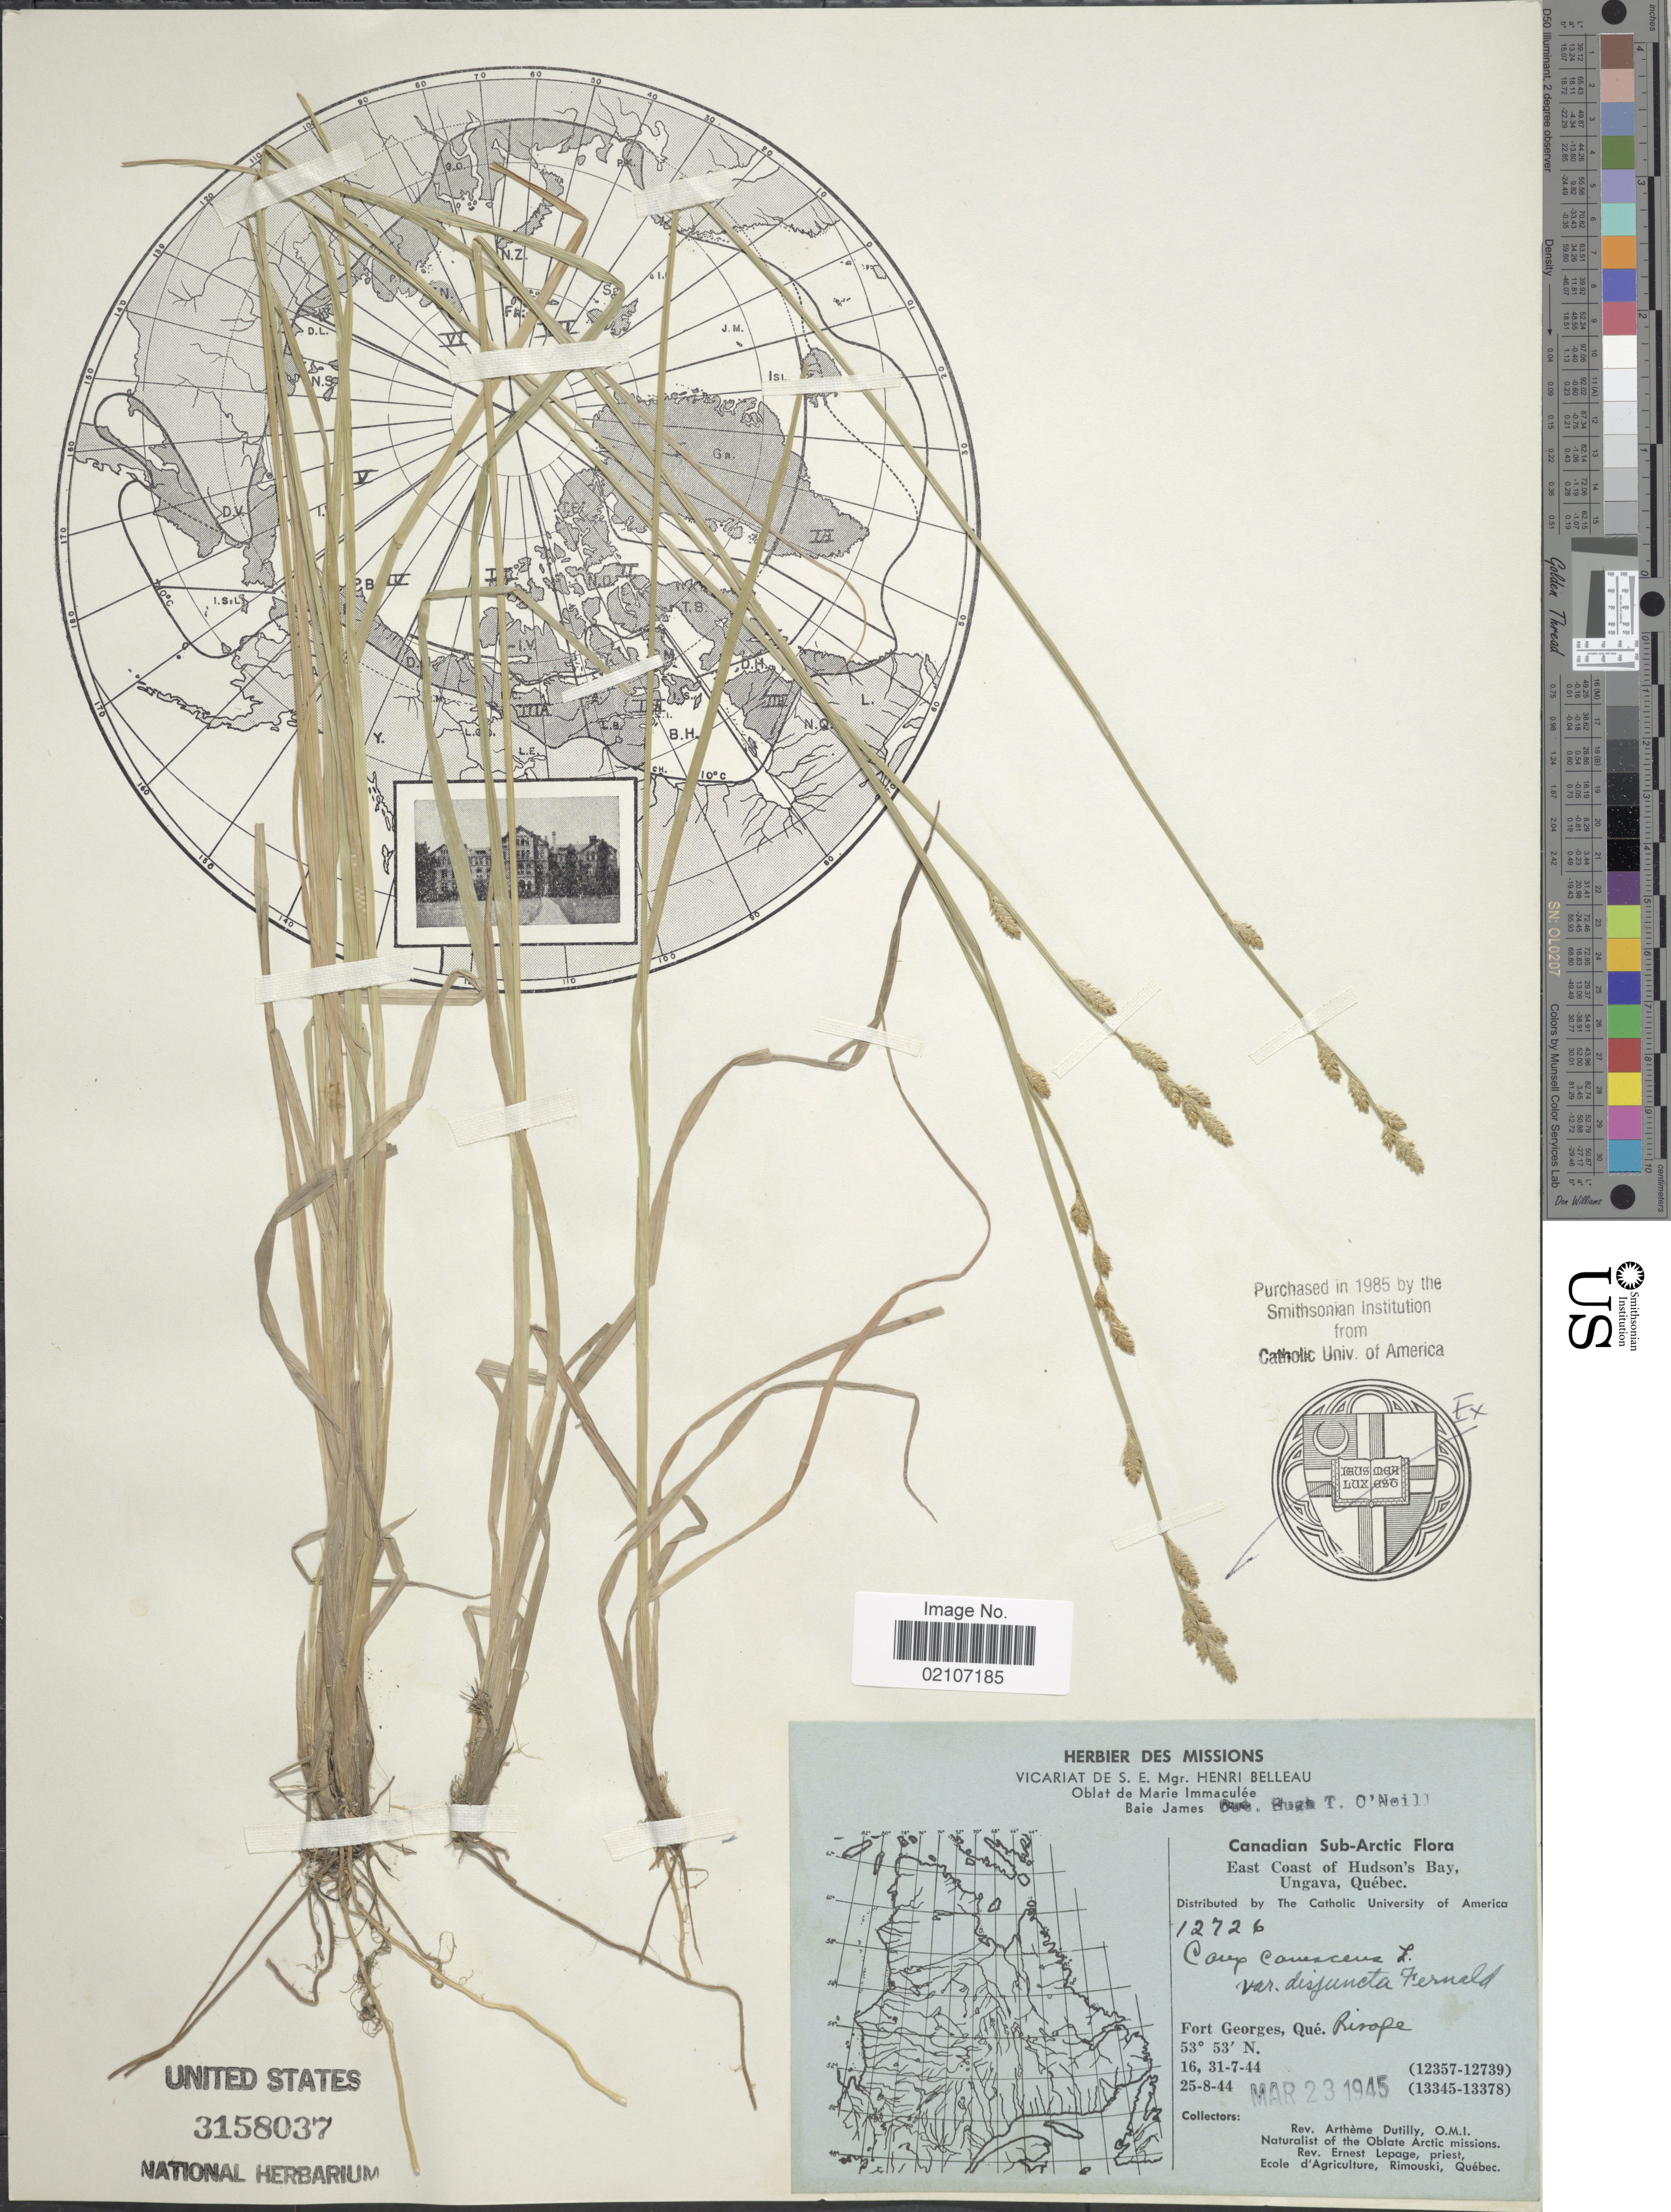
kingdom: Plantae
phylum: Tracheophyta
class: Liliopsida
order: Poales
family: Cyperaceae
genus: Carex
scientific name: Carex canescens var. disjuncta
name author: Fernald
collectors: A. Dutilly & E. Lepage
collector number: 12726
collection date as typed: Transcribed d/m/y: 16/7/44 to 25/8/44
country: Canada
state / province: Quebec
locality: Canadaian Sub-Arctic. East Coast of Hudson's Bay, Ungave, Quebec. Fort Georges, Que. Risope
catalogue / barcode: US 3158037